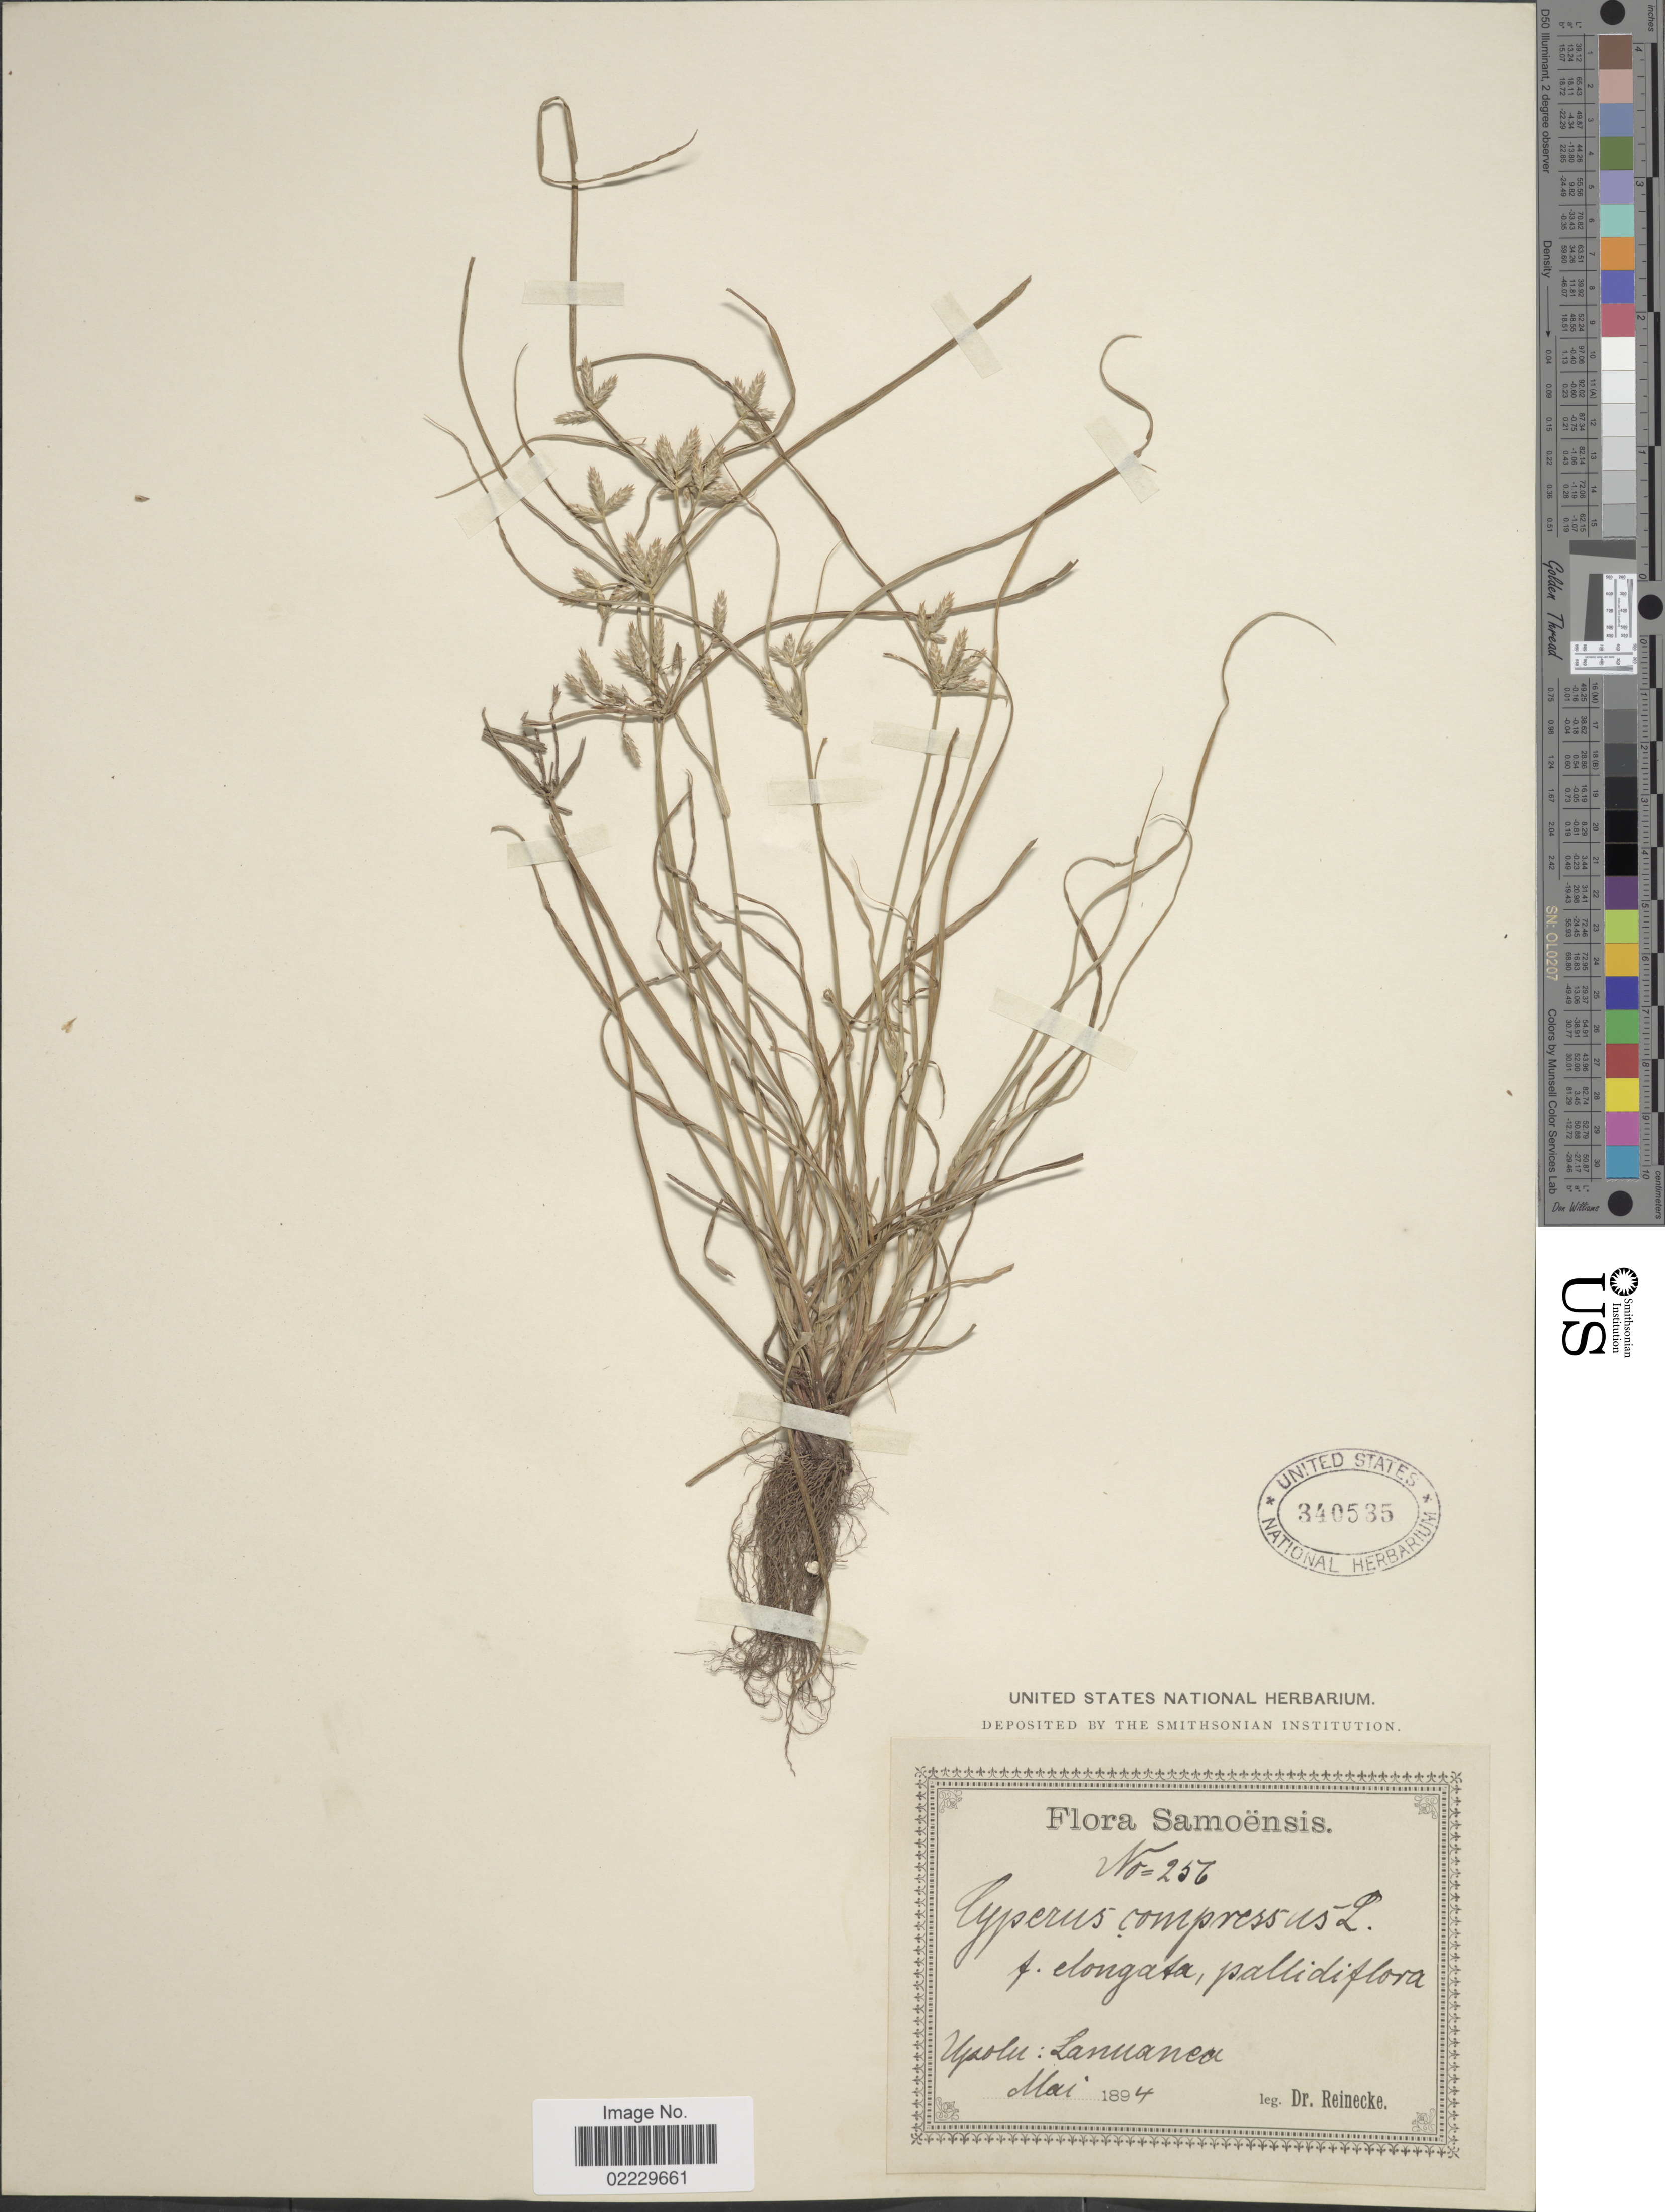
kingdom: Plantae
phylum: Tracheophyta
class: Liliopsida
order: Poales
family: Cyperaceae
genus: Cyperus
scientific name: Cyperus compressus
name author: L.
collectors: -- Reinecke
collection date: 1894-05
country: Samoa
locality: Upolu: Lannanea [interpreted]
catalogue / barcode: US 340535